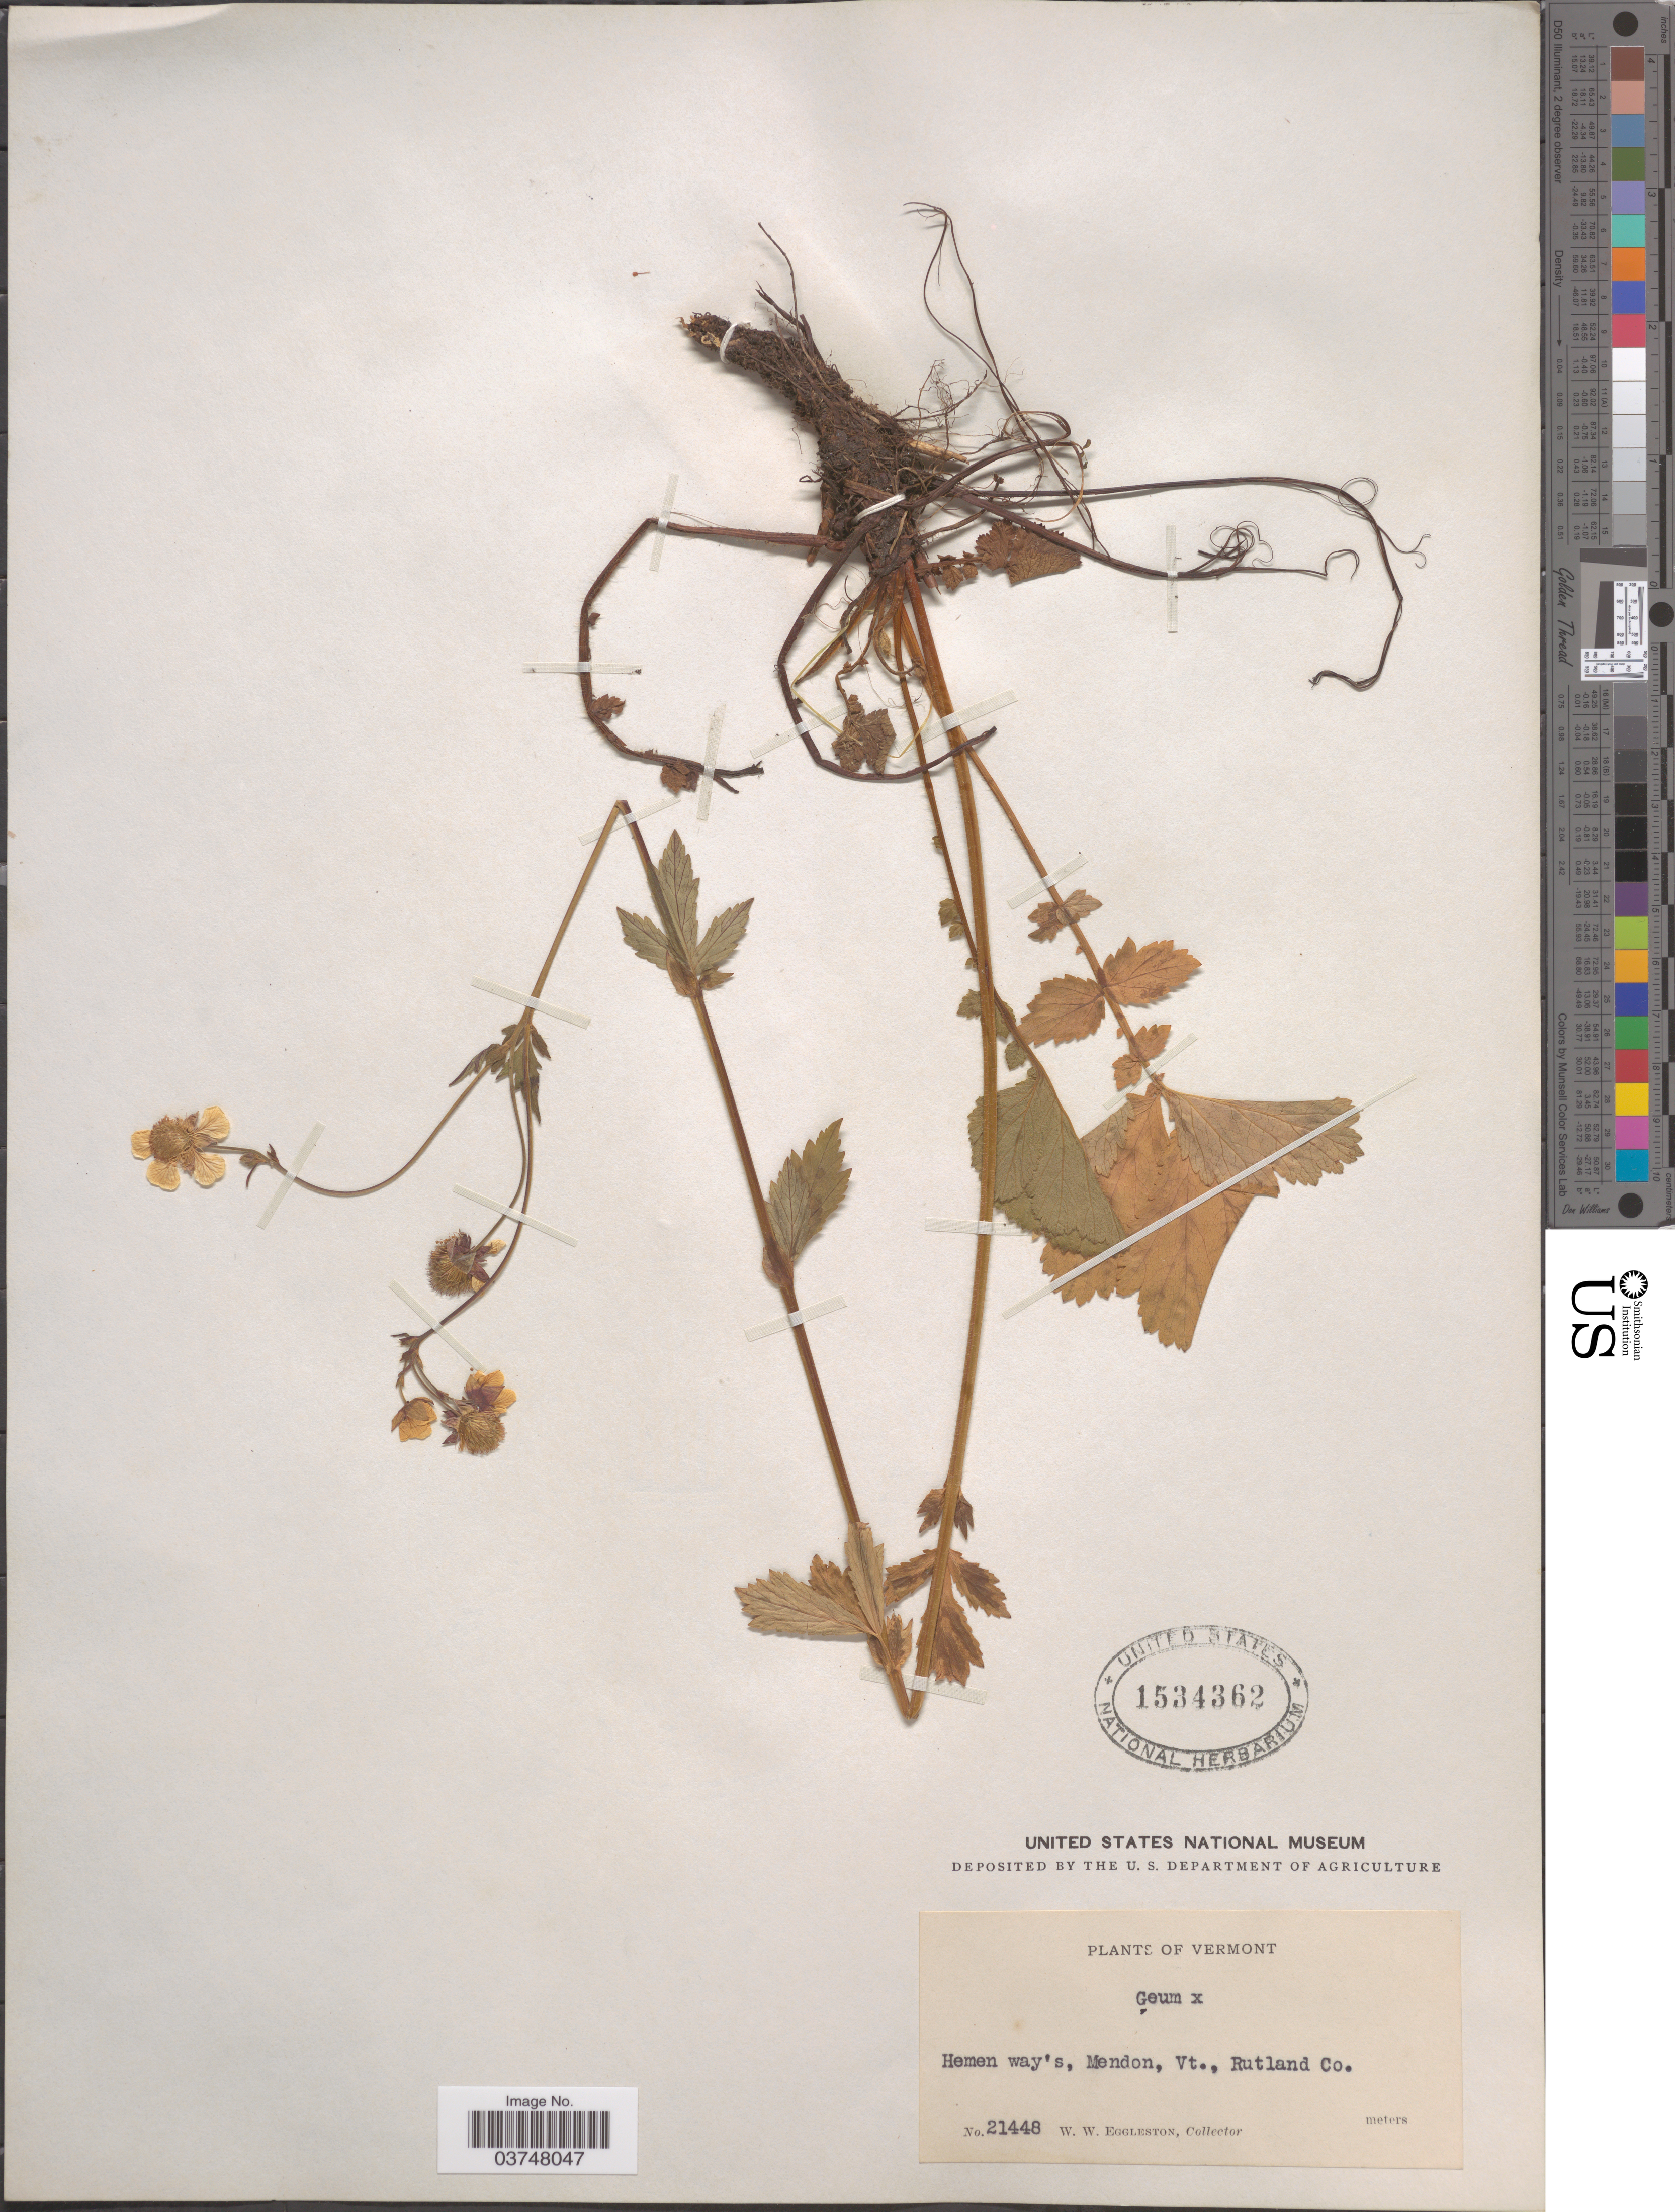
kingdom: Plantae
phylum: Tracheophyta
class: Magnoliopsida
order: Rosales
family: Rosaceae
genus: Geum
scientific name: Geum vernum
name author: (Raf.) Torr. & A. Gray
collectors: W. W. Eggleston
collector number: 21448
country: United States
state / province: Vermont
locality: Hemen way's, Mendon, Rutland Co.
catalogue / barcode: US 1534362